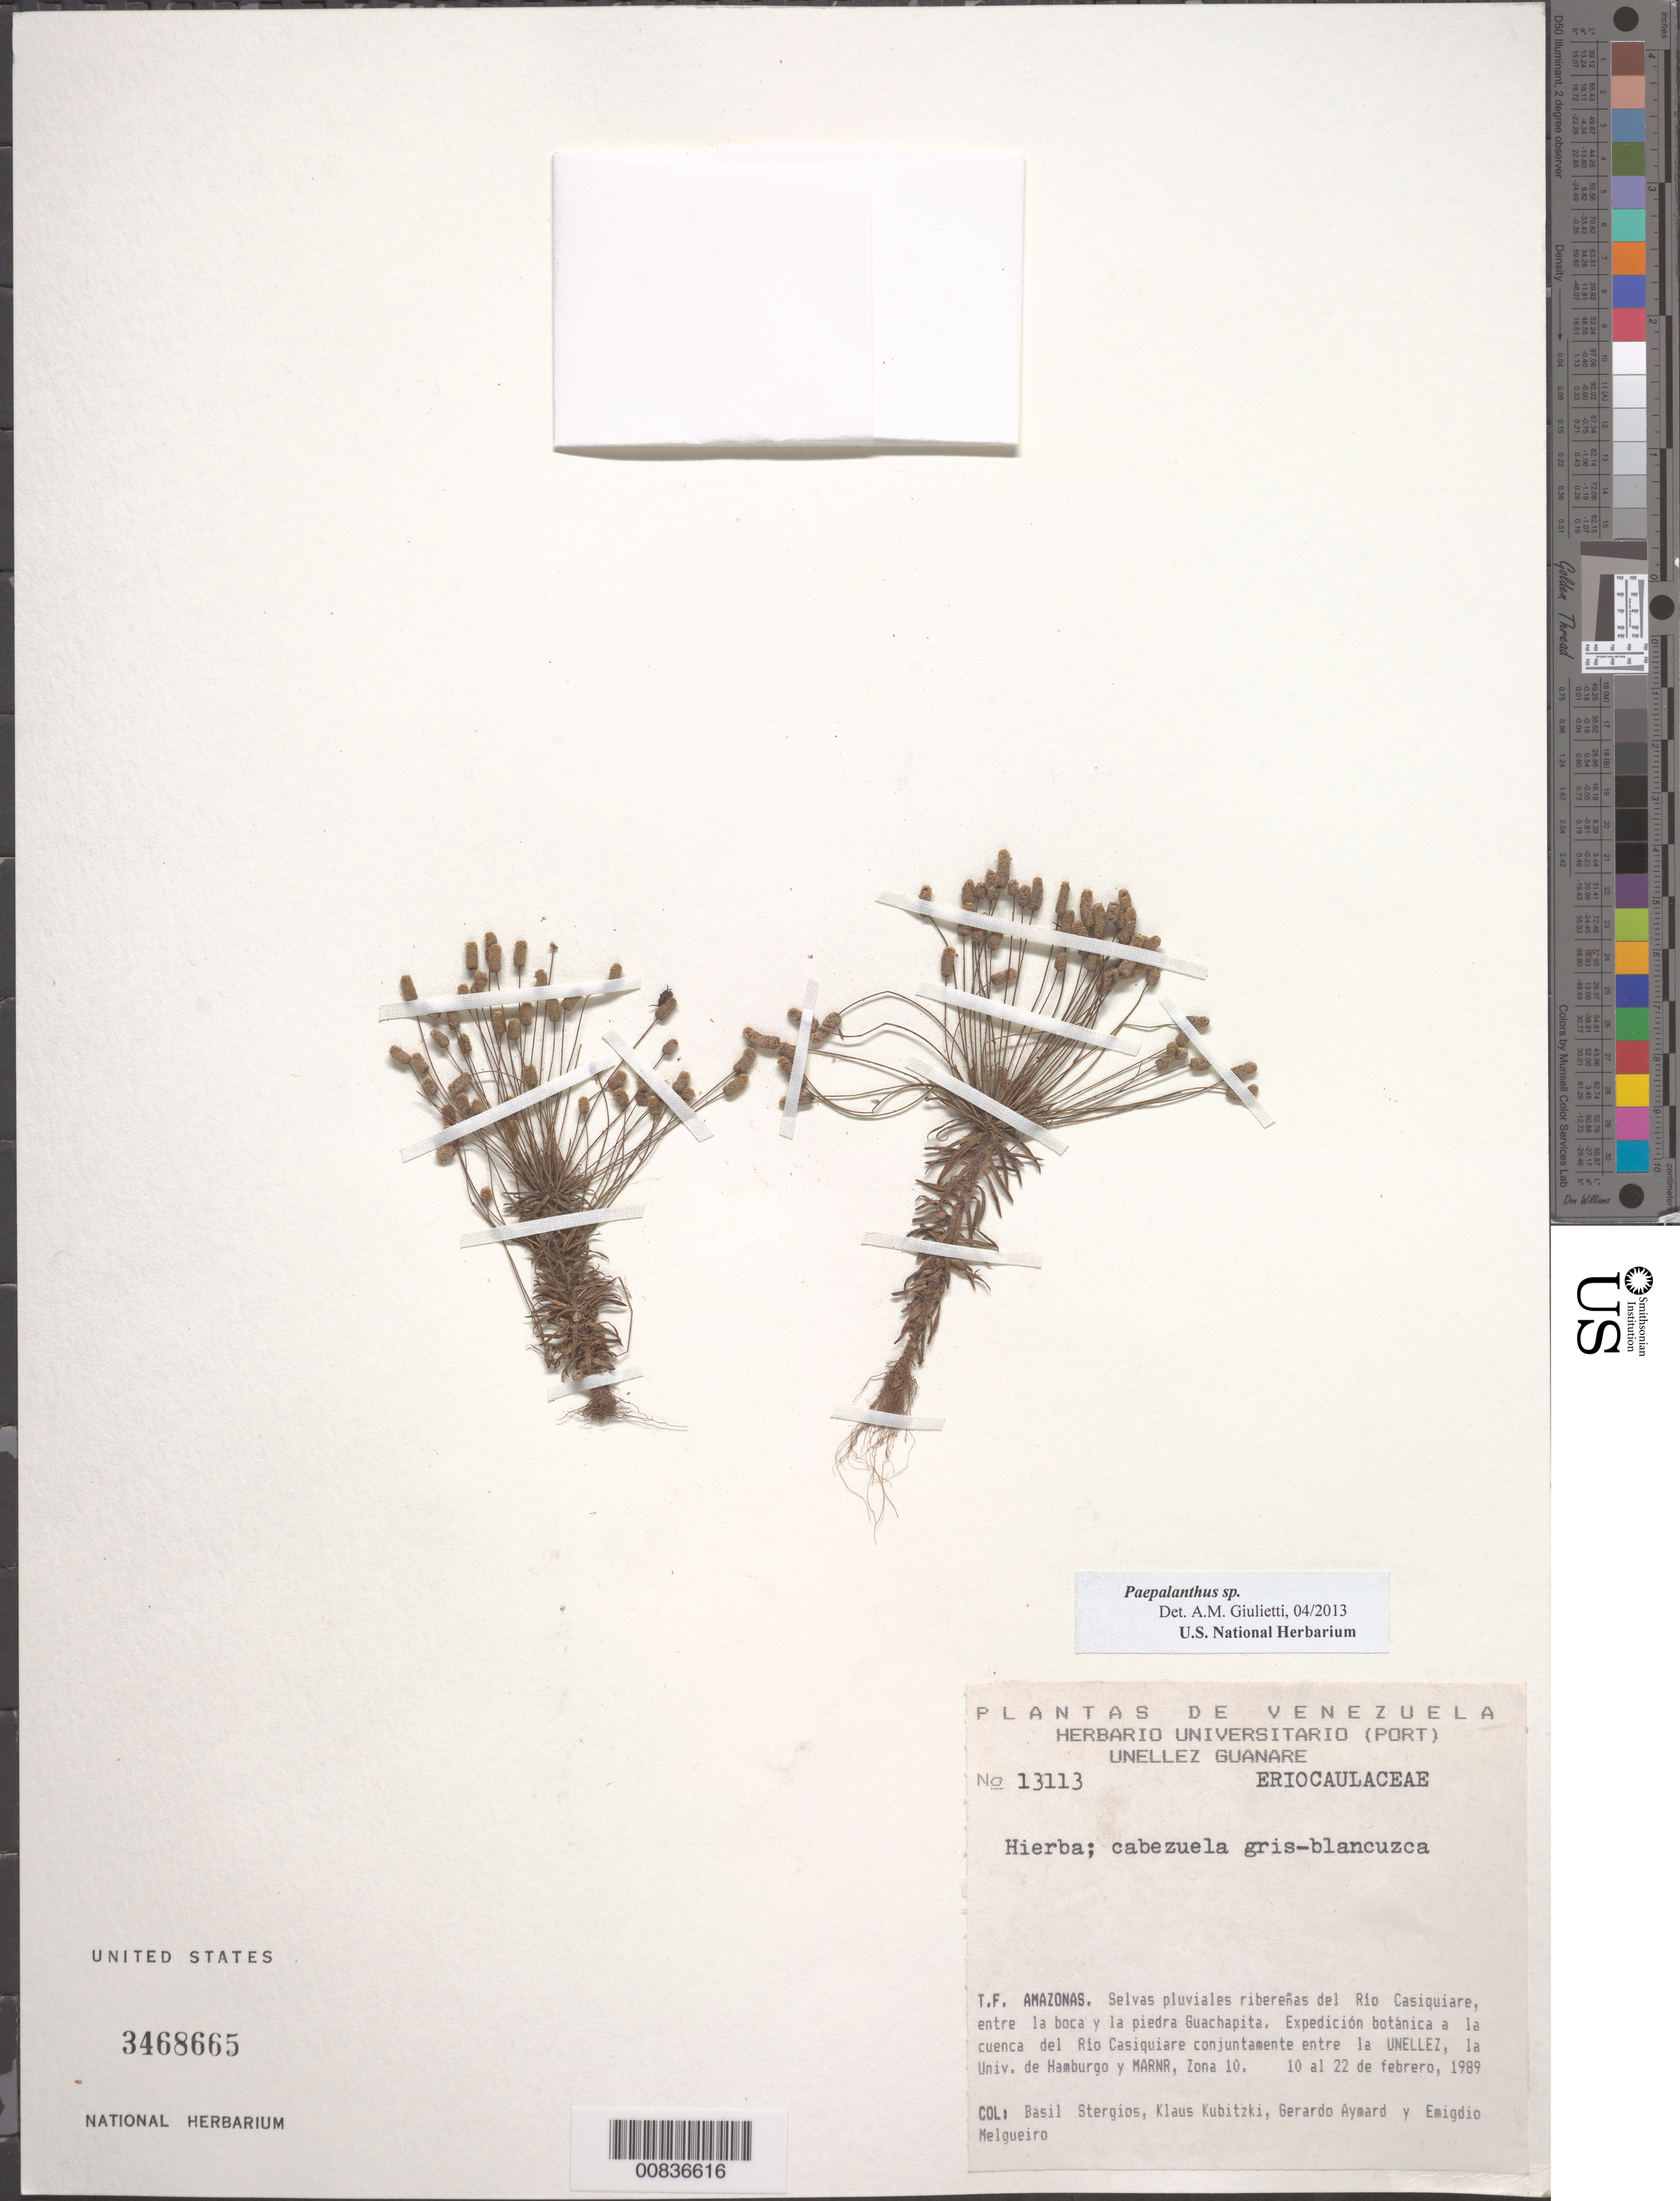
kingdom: Plantae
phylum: Tracheophyta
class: Liliopsida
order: Poales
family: Eriocaulaceae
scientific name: Giuliettia fasciculata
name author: (Rottb.) Andrino & Sano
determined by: Sauthier, Laura Jeanne, (SPF), Universidade de Sao Paulo (BRAZIL)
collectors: B. G. Stergios, K. Kubitzki, G. A. Aymard & E. Melgueiro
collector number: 13113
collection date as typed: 10-Feb-89 to 22-Feb-89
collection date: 1989-02-10/1989-02-22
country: Venezuela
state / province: Amazonas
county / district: Río Negro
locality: Río Casiquiare, Guachapita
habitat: Selvas pluviales riberenas del río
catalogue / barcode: US 3468665